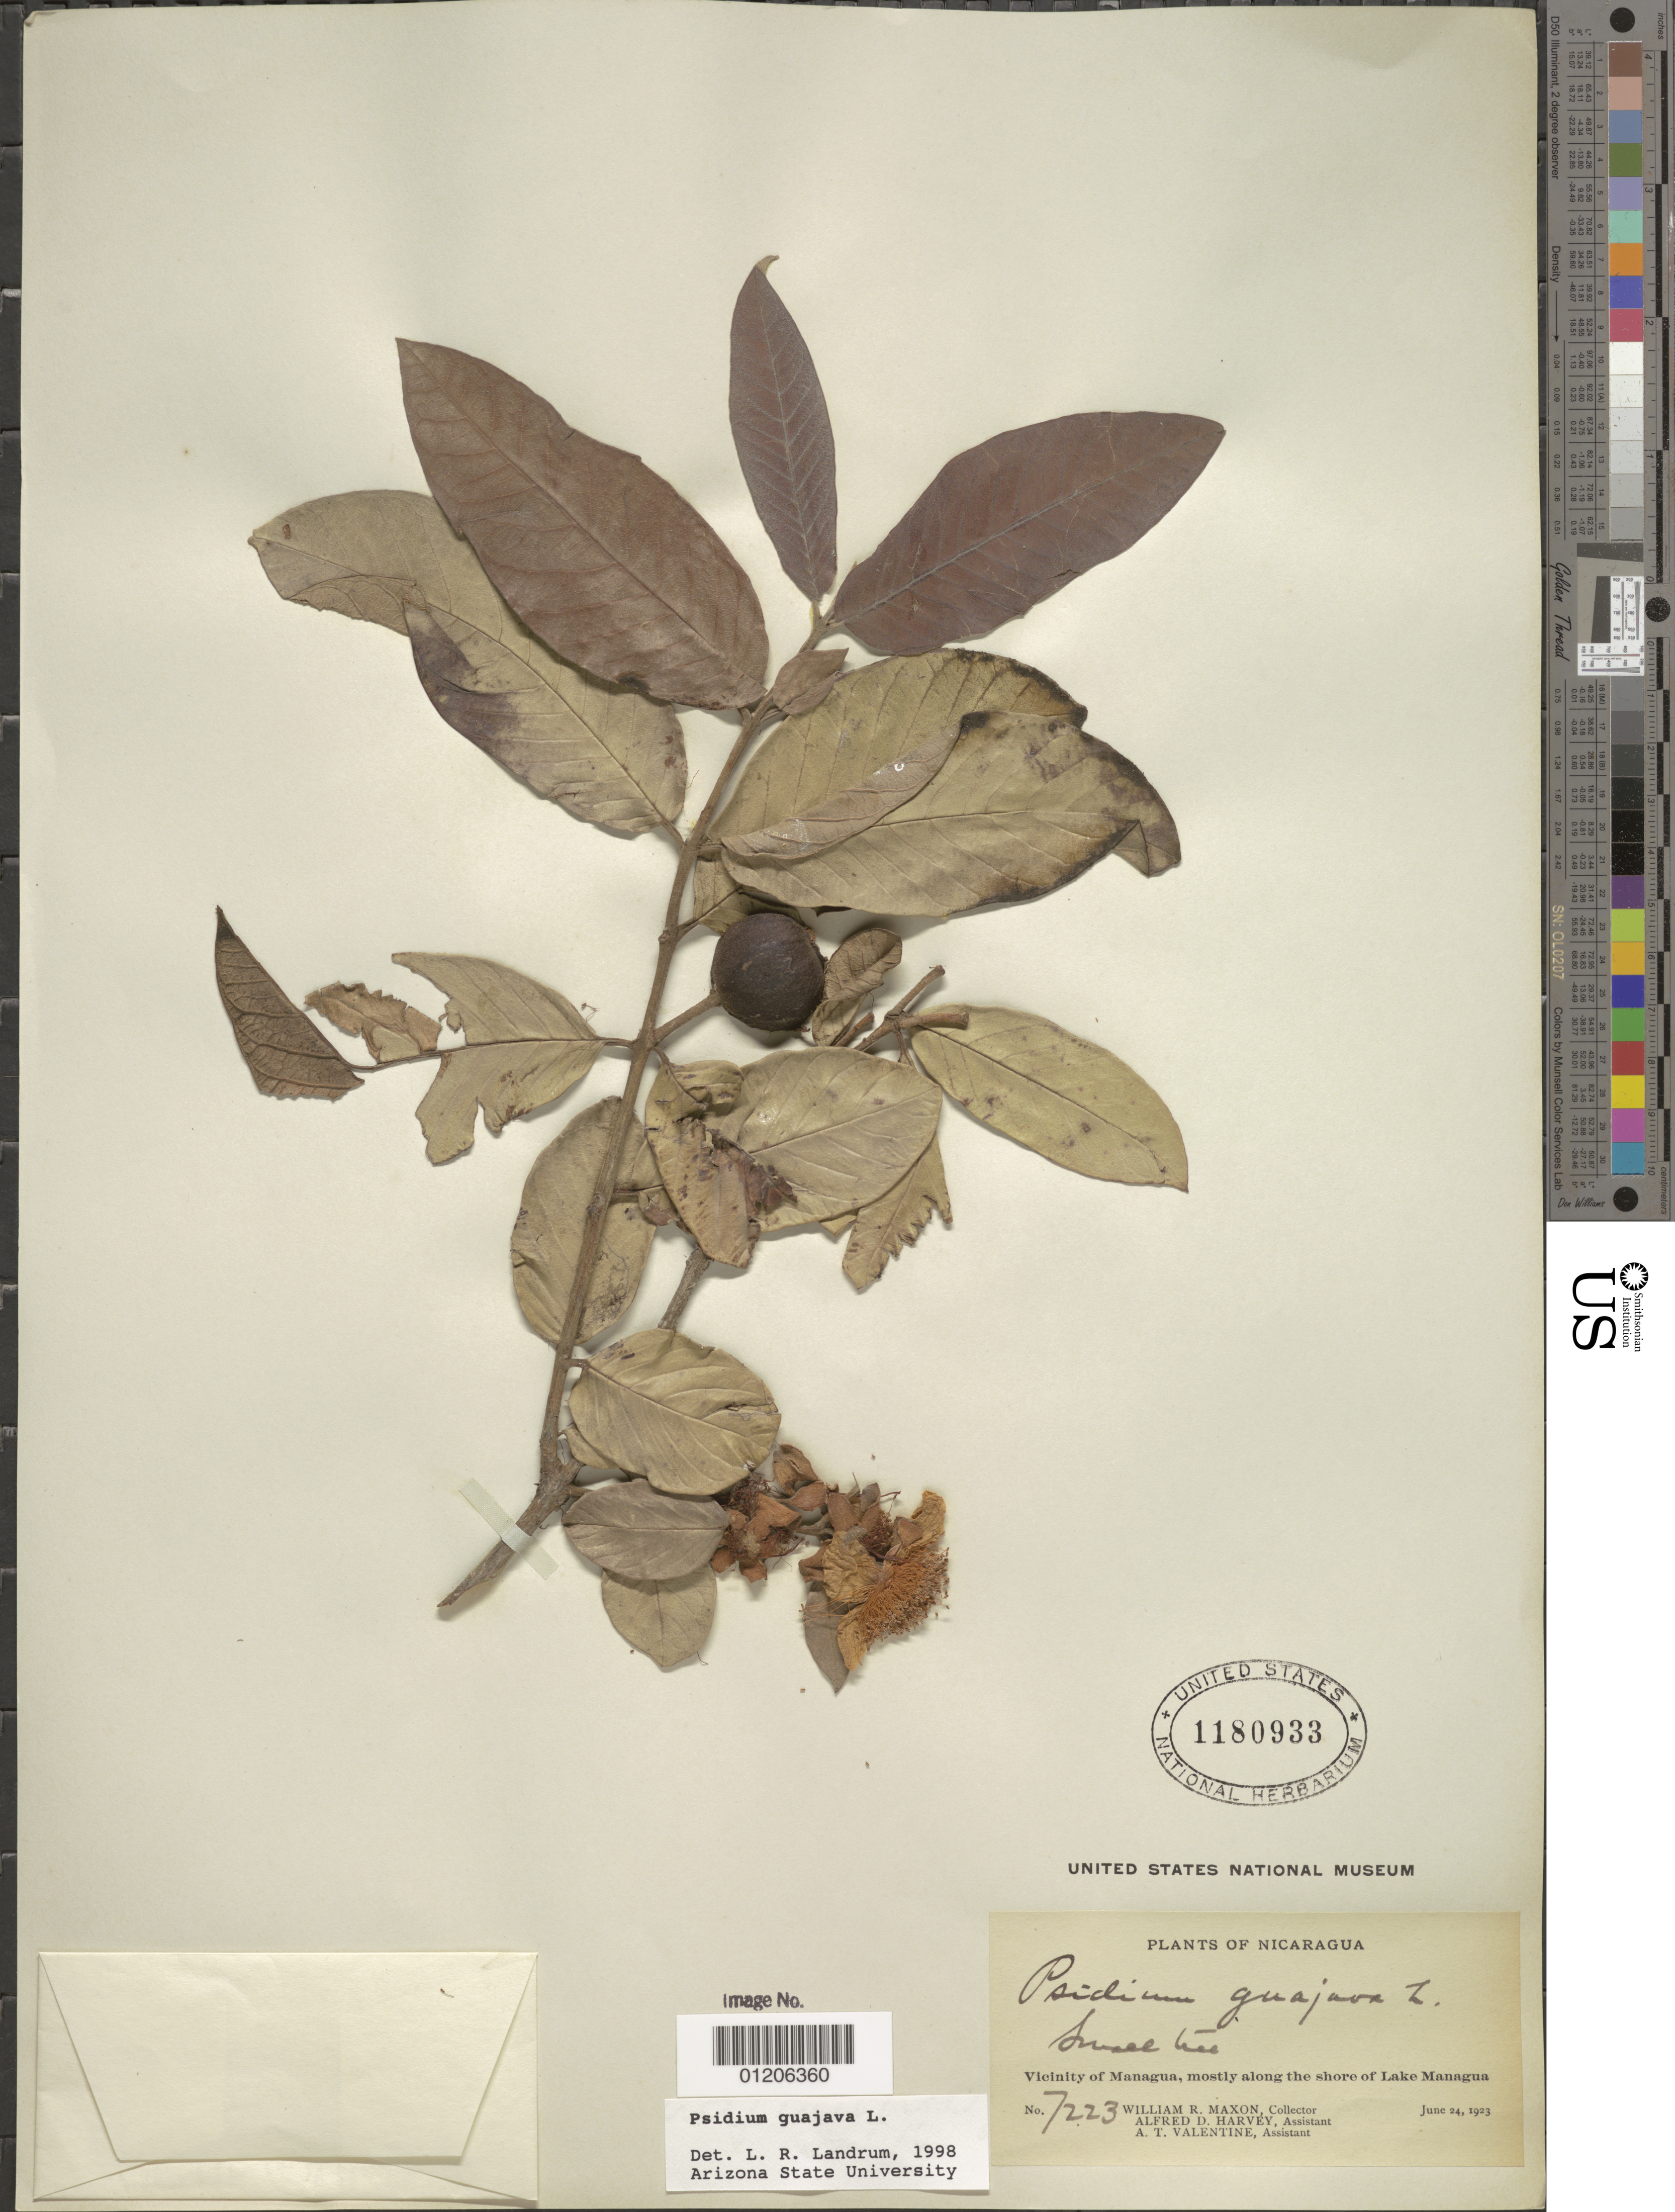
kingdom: Plantae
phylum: Tracheophyta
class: Magnoliopsida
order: Myrtales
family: Myrtaceae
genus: Psidium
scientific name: Psidium guajava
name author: L.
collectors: W. R. Maxon, A. D. Harvey & A. Valentine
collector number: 7223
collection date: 1923-06-24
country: Nicaragua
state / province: Managua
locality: Vicinity of Managua, mostly along the shore of Lake Managua.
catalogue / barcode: US 1180933